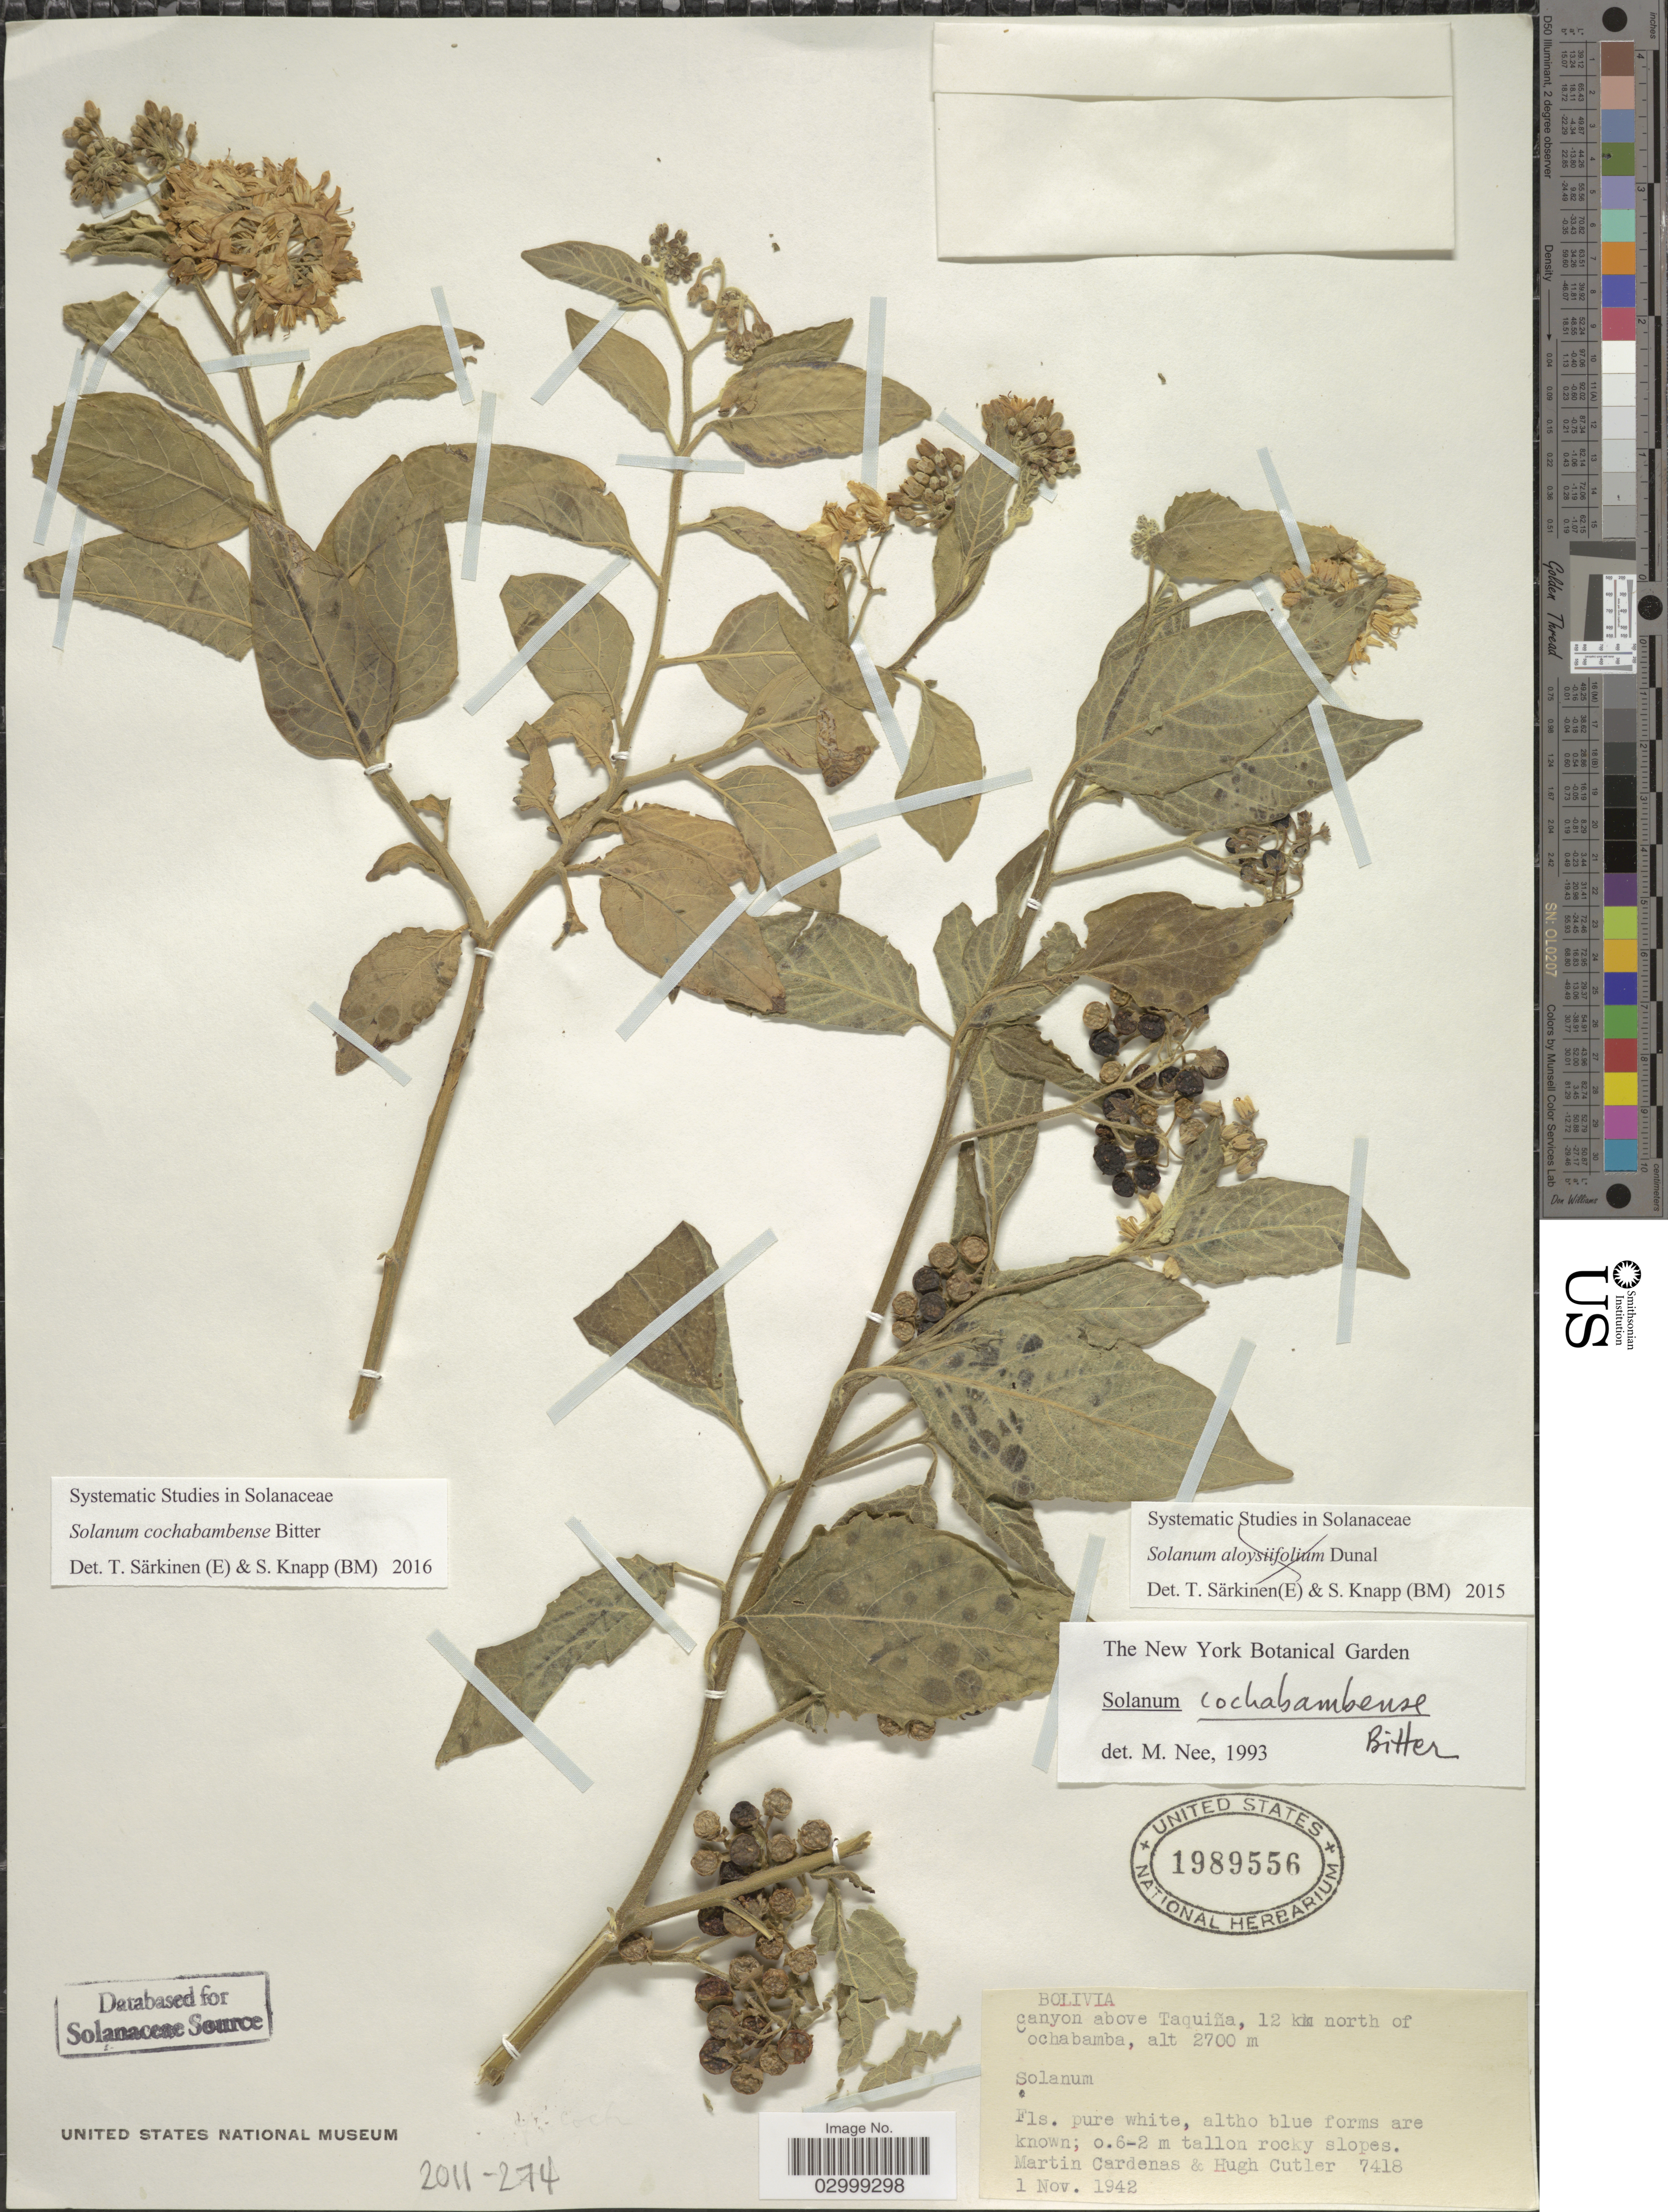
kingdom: Plantae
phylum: Tracheophyta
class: Magnoliopsida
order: Solanales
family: Solanaceae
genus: Solanum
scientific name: Solanum cochabambense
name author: Bitter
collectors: M. Cárdenas & H. C. Cutler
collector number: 7418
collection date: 1942-11-01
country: Bolivia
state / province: Cochabamba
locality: Canyon above Taquiña, 12 km north of Cochabamba.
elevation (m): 2700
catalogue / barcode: US 1989556